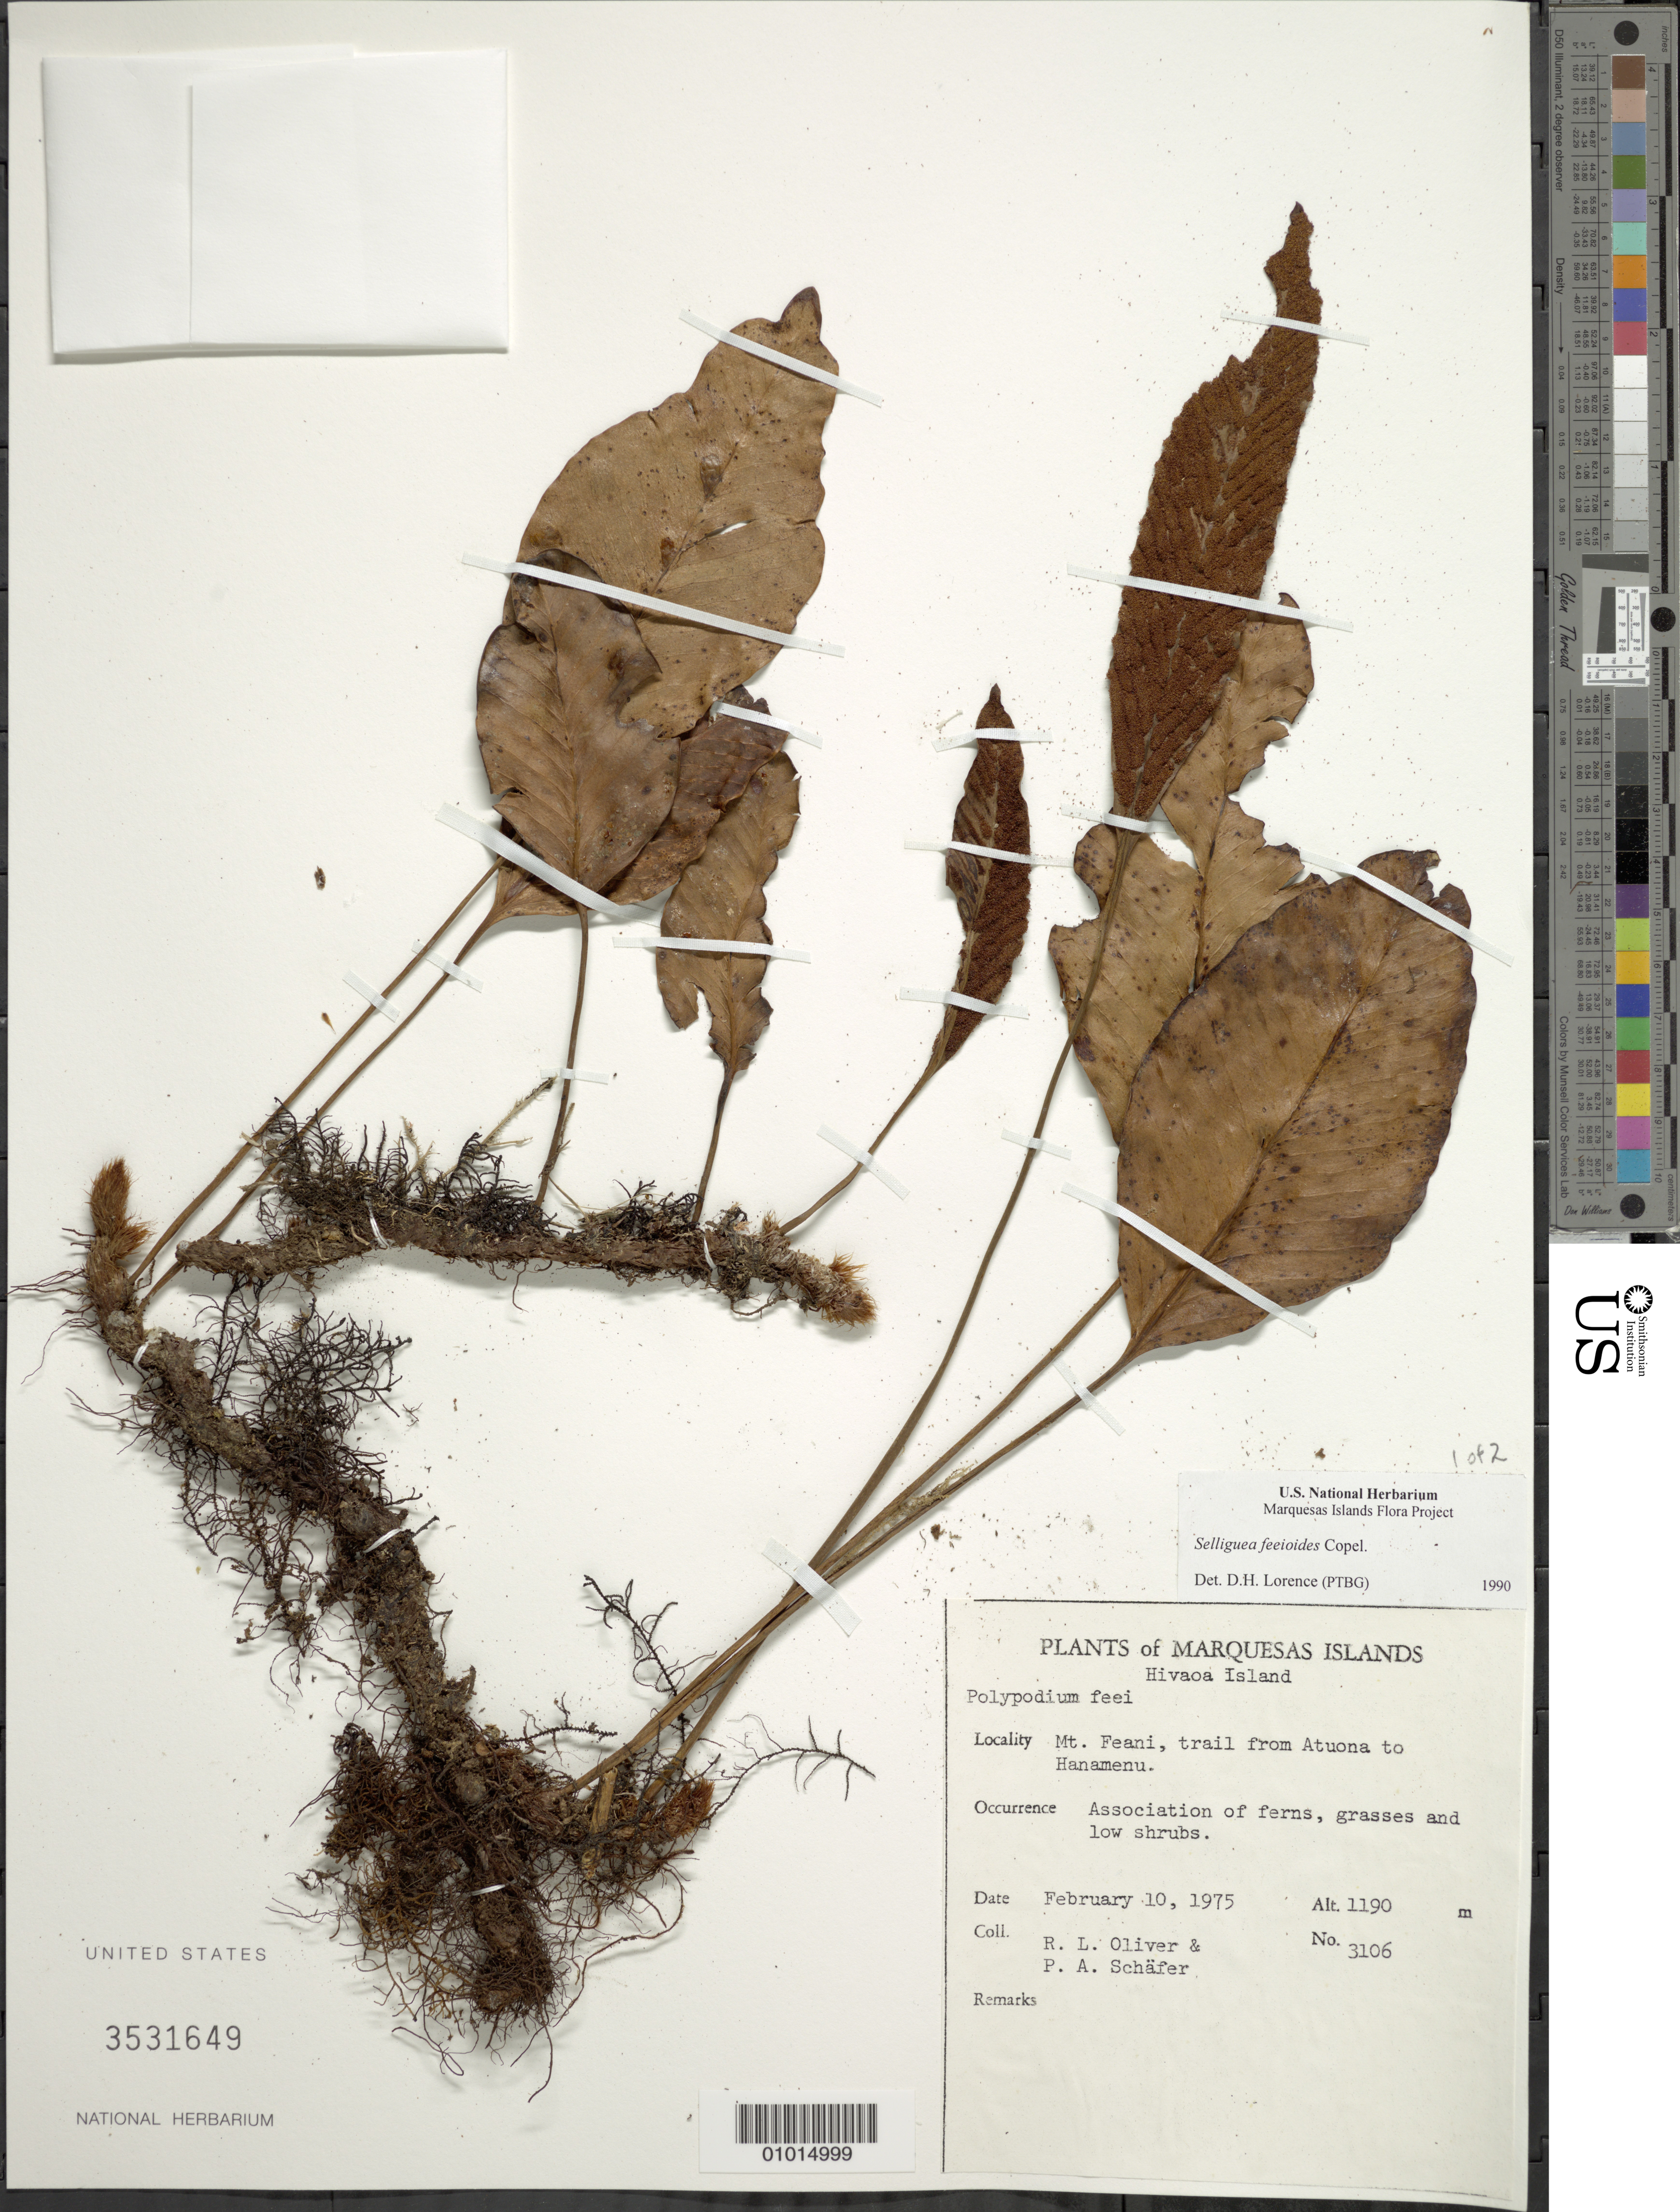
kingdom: Plantae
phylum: Tracheophyta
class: Polypodiopsida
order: Polypodiales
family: Polypodiaceae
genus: Selliguea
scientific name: Selliguea feeoides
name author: Copel.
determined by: Lorence, David H., (PTBG), National Tropical Botanical Garden (UNITED STATES)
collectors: R. L. Oliver & P. A. Schäfer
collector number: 3106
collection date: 1975-02-10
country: French Polynesia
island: Hiva Oa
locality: Mt. Feani, trail from Atuona to Hanamenu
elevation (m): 1190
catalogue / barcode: US 3531649